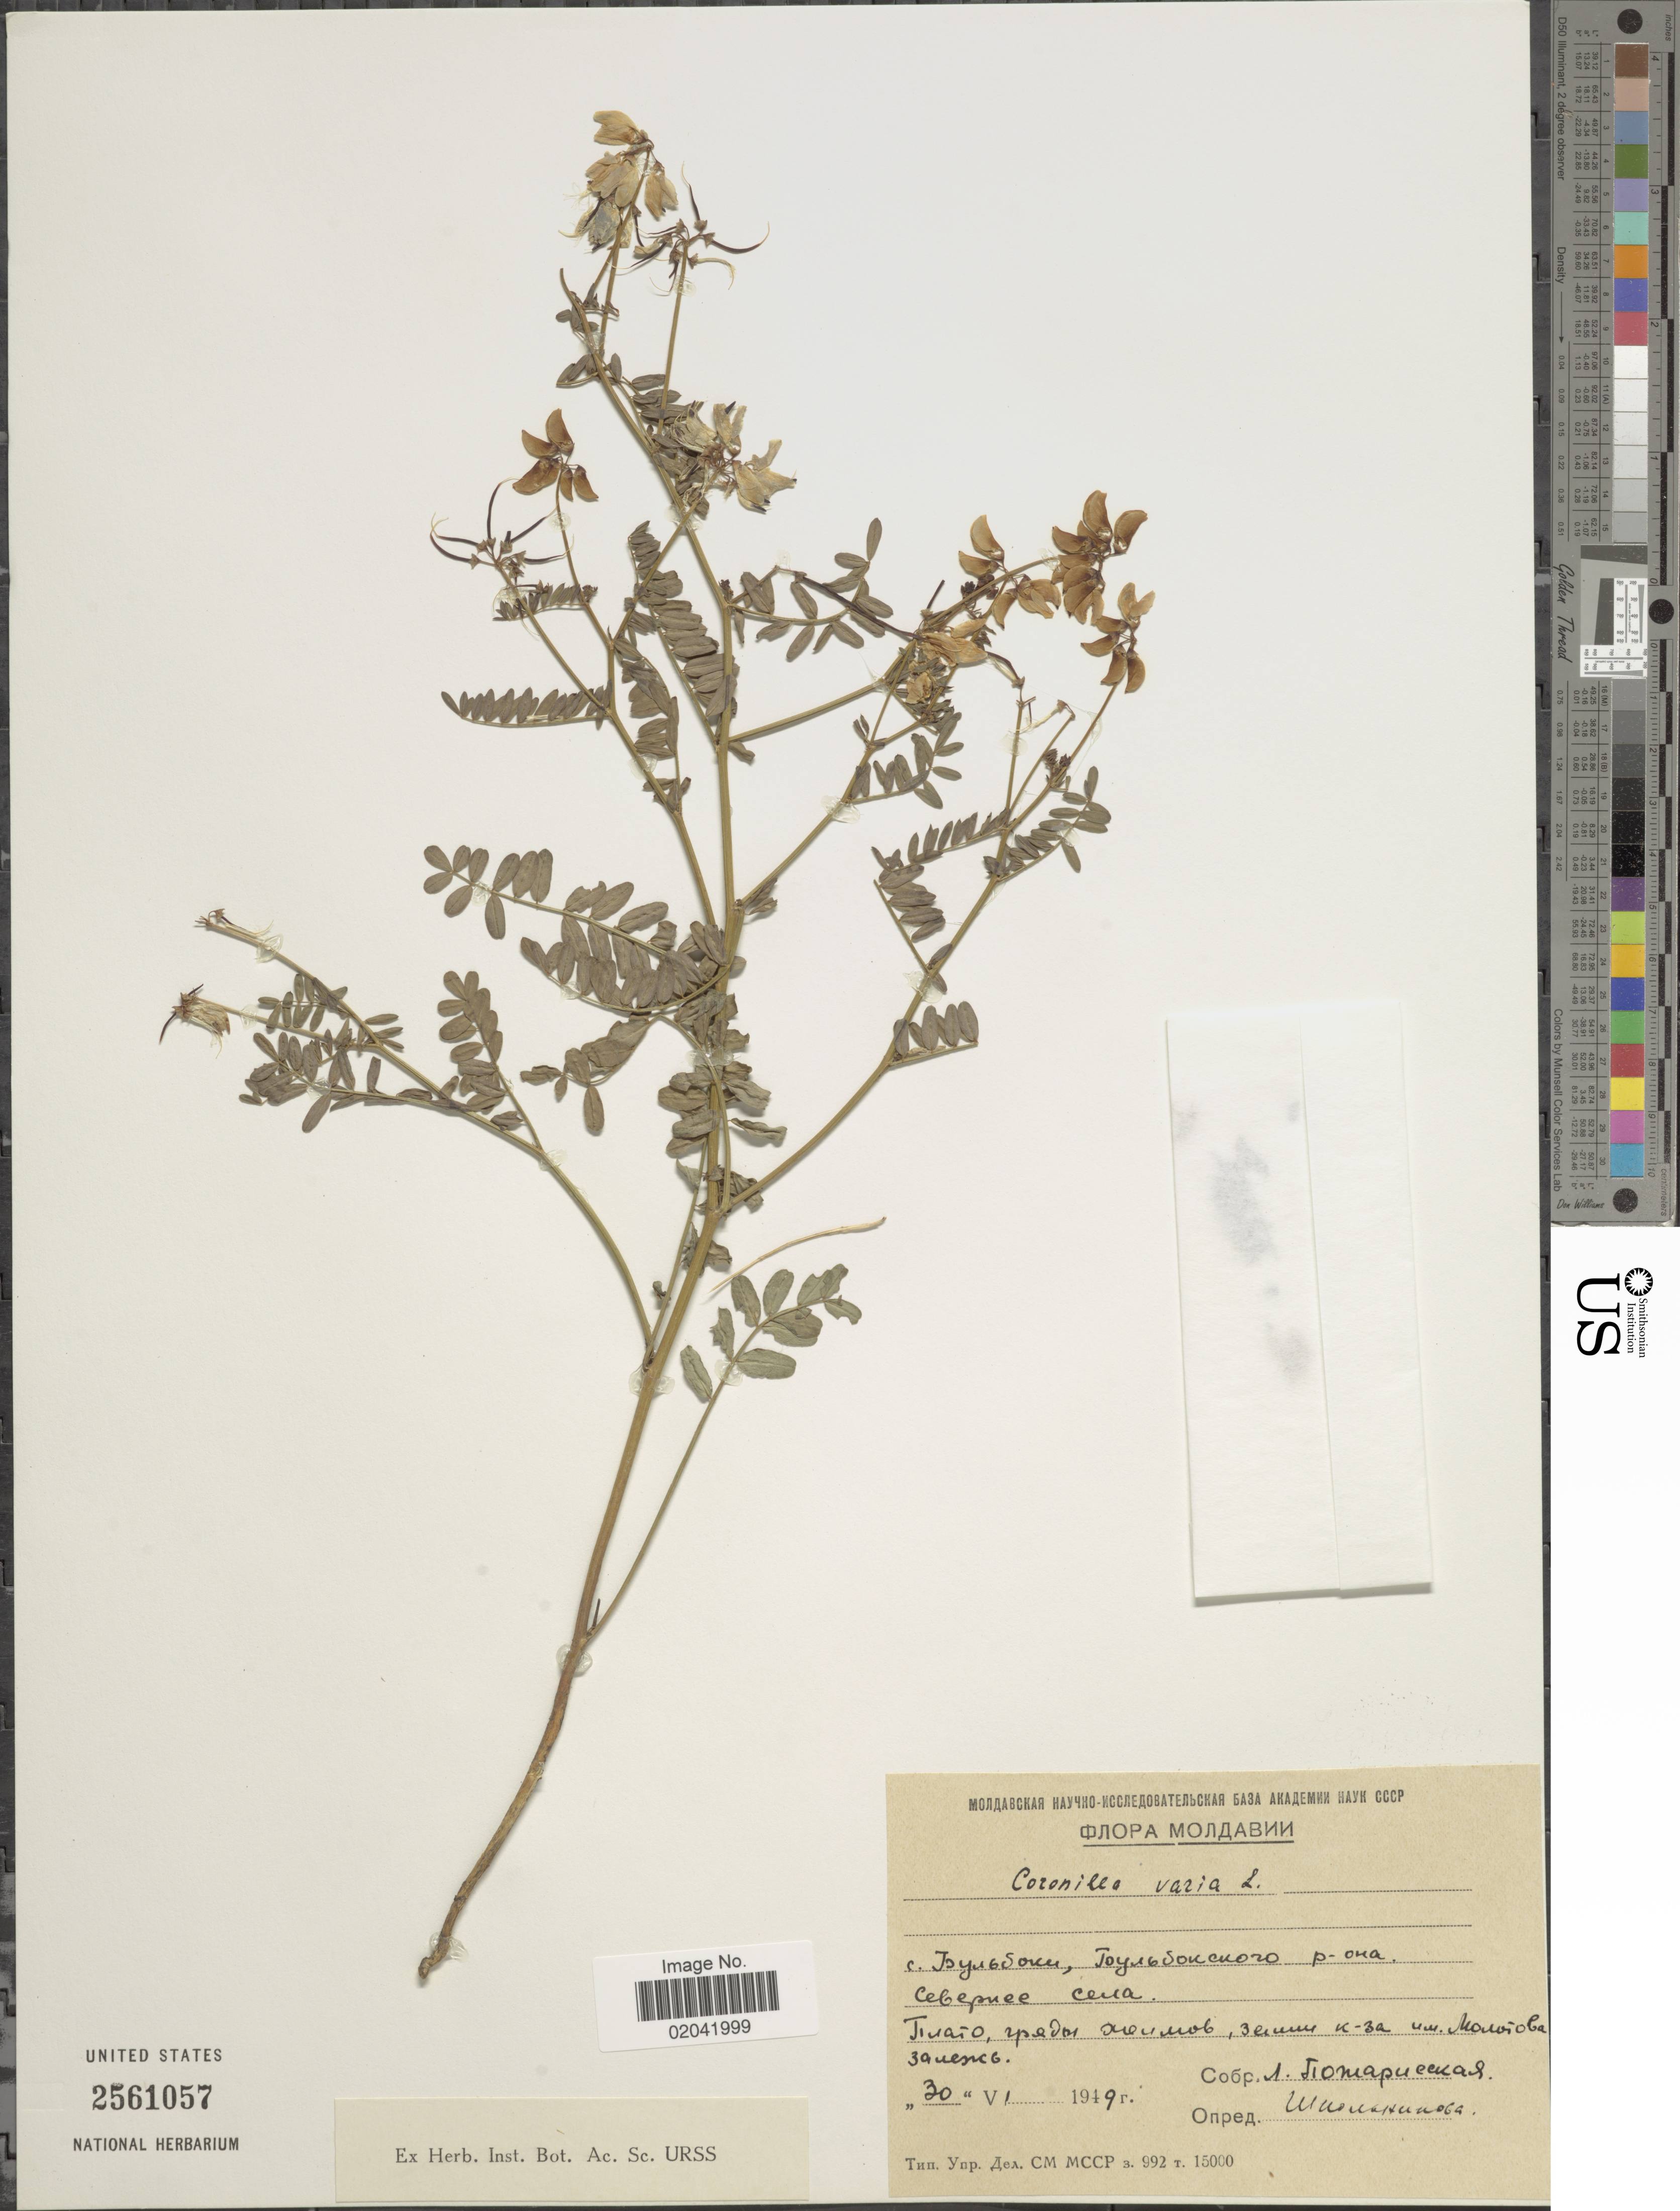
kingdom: Plantae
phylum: Tracheophyta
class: Magnoliopsida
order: Fabales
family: Fabaceae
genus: Coronilla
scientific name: Coronilla varia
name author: L.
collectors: L. Pozharisskaya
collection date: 1949-06-30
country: Moldova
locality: Bulboci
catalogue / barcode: US 2561057